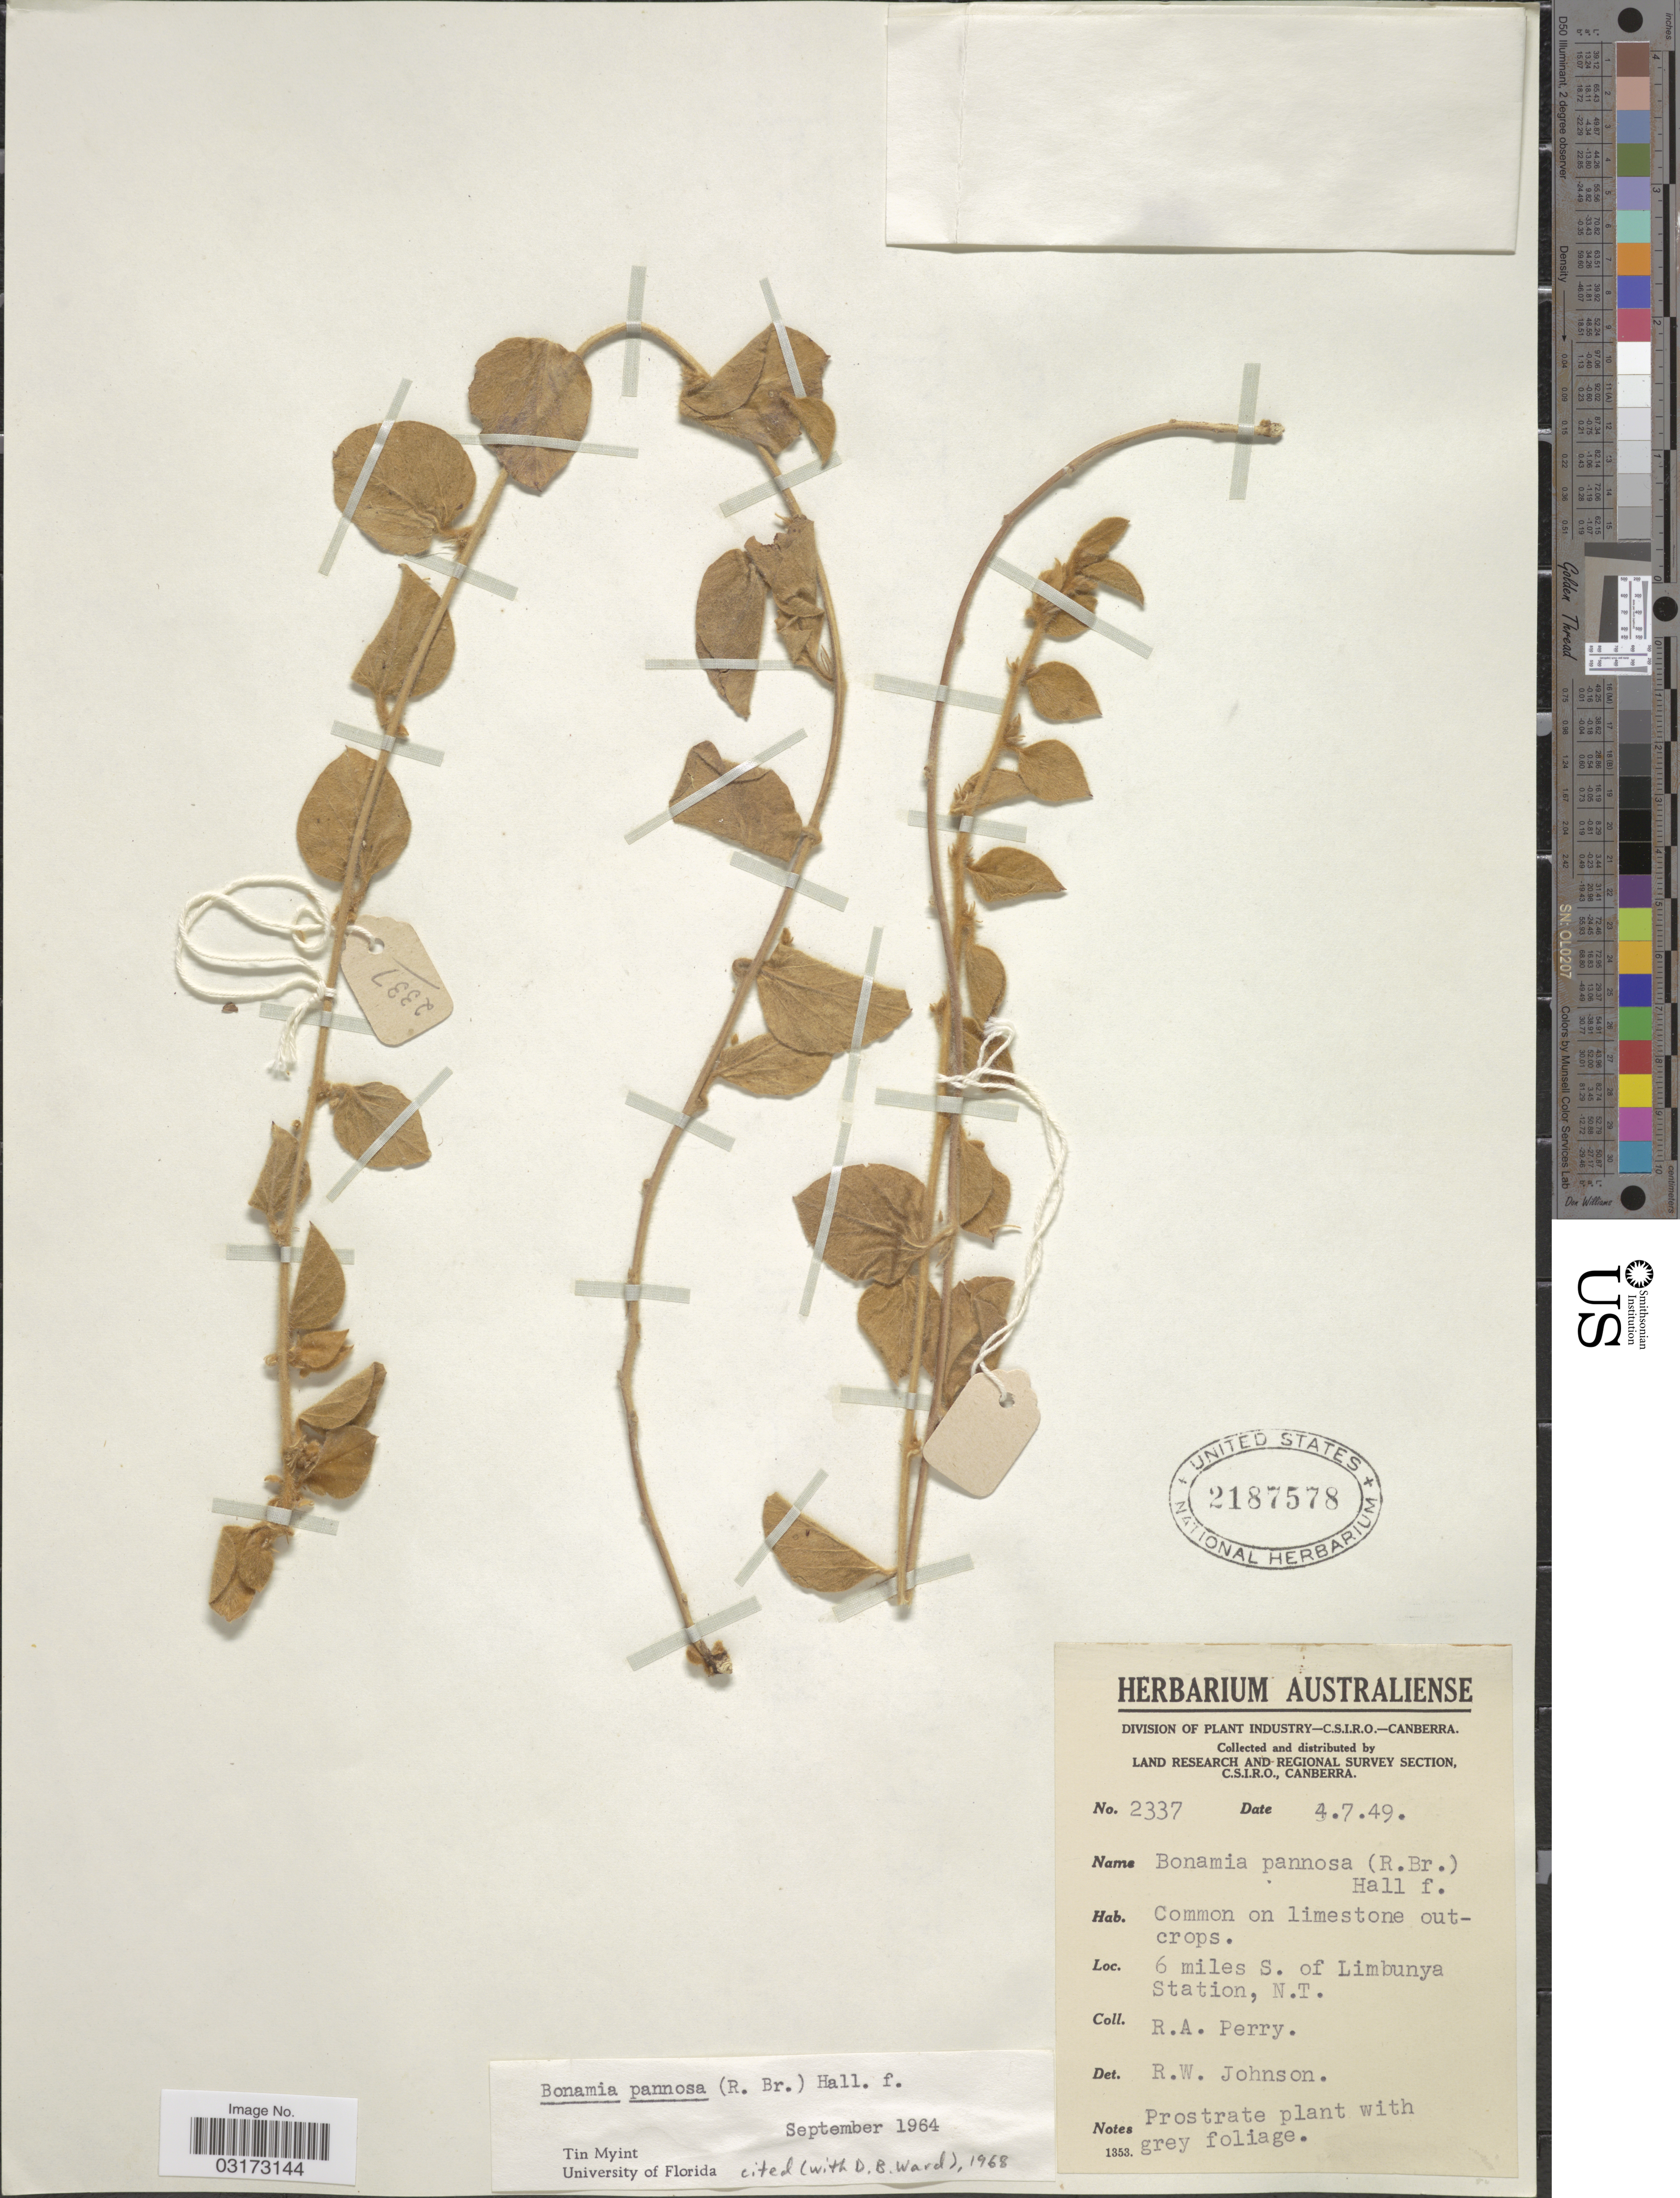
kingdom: Plantae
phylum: Tracheophyta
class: Magnoliopsida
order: Solanales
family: Convolvulaceae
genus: Bonamia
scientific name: Bonamia pannosa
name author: (R. Br.) Hallier f.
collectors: Perry, R. A.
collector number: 2337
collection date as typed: Transcribed d/m/y: 4/7/49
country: Australia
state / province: Northern Territory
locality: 6 miles S. of Limbunya Station, N. T.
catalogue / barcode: US 2187578